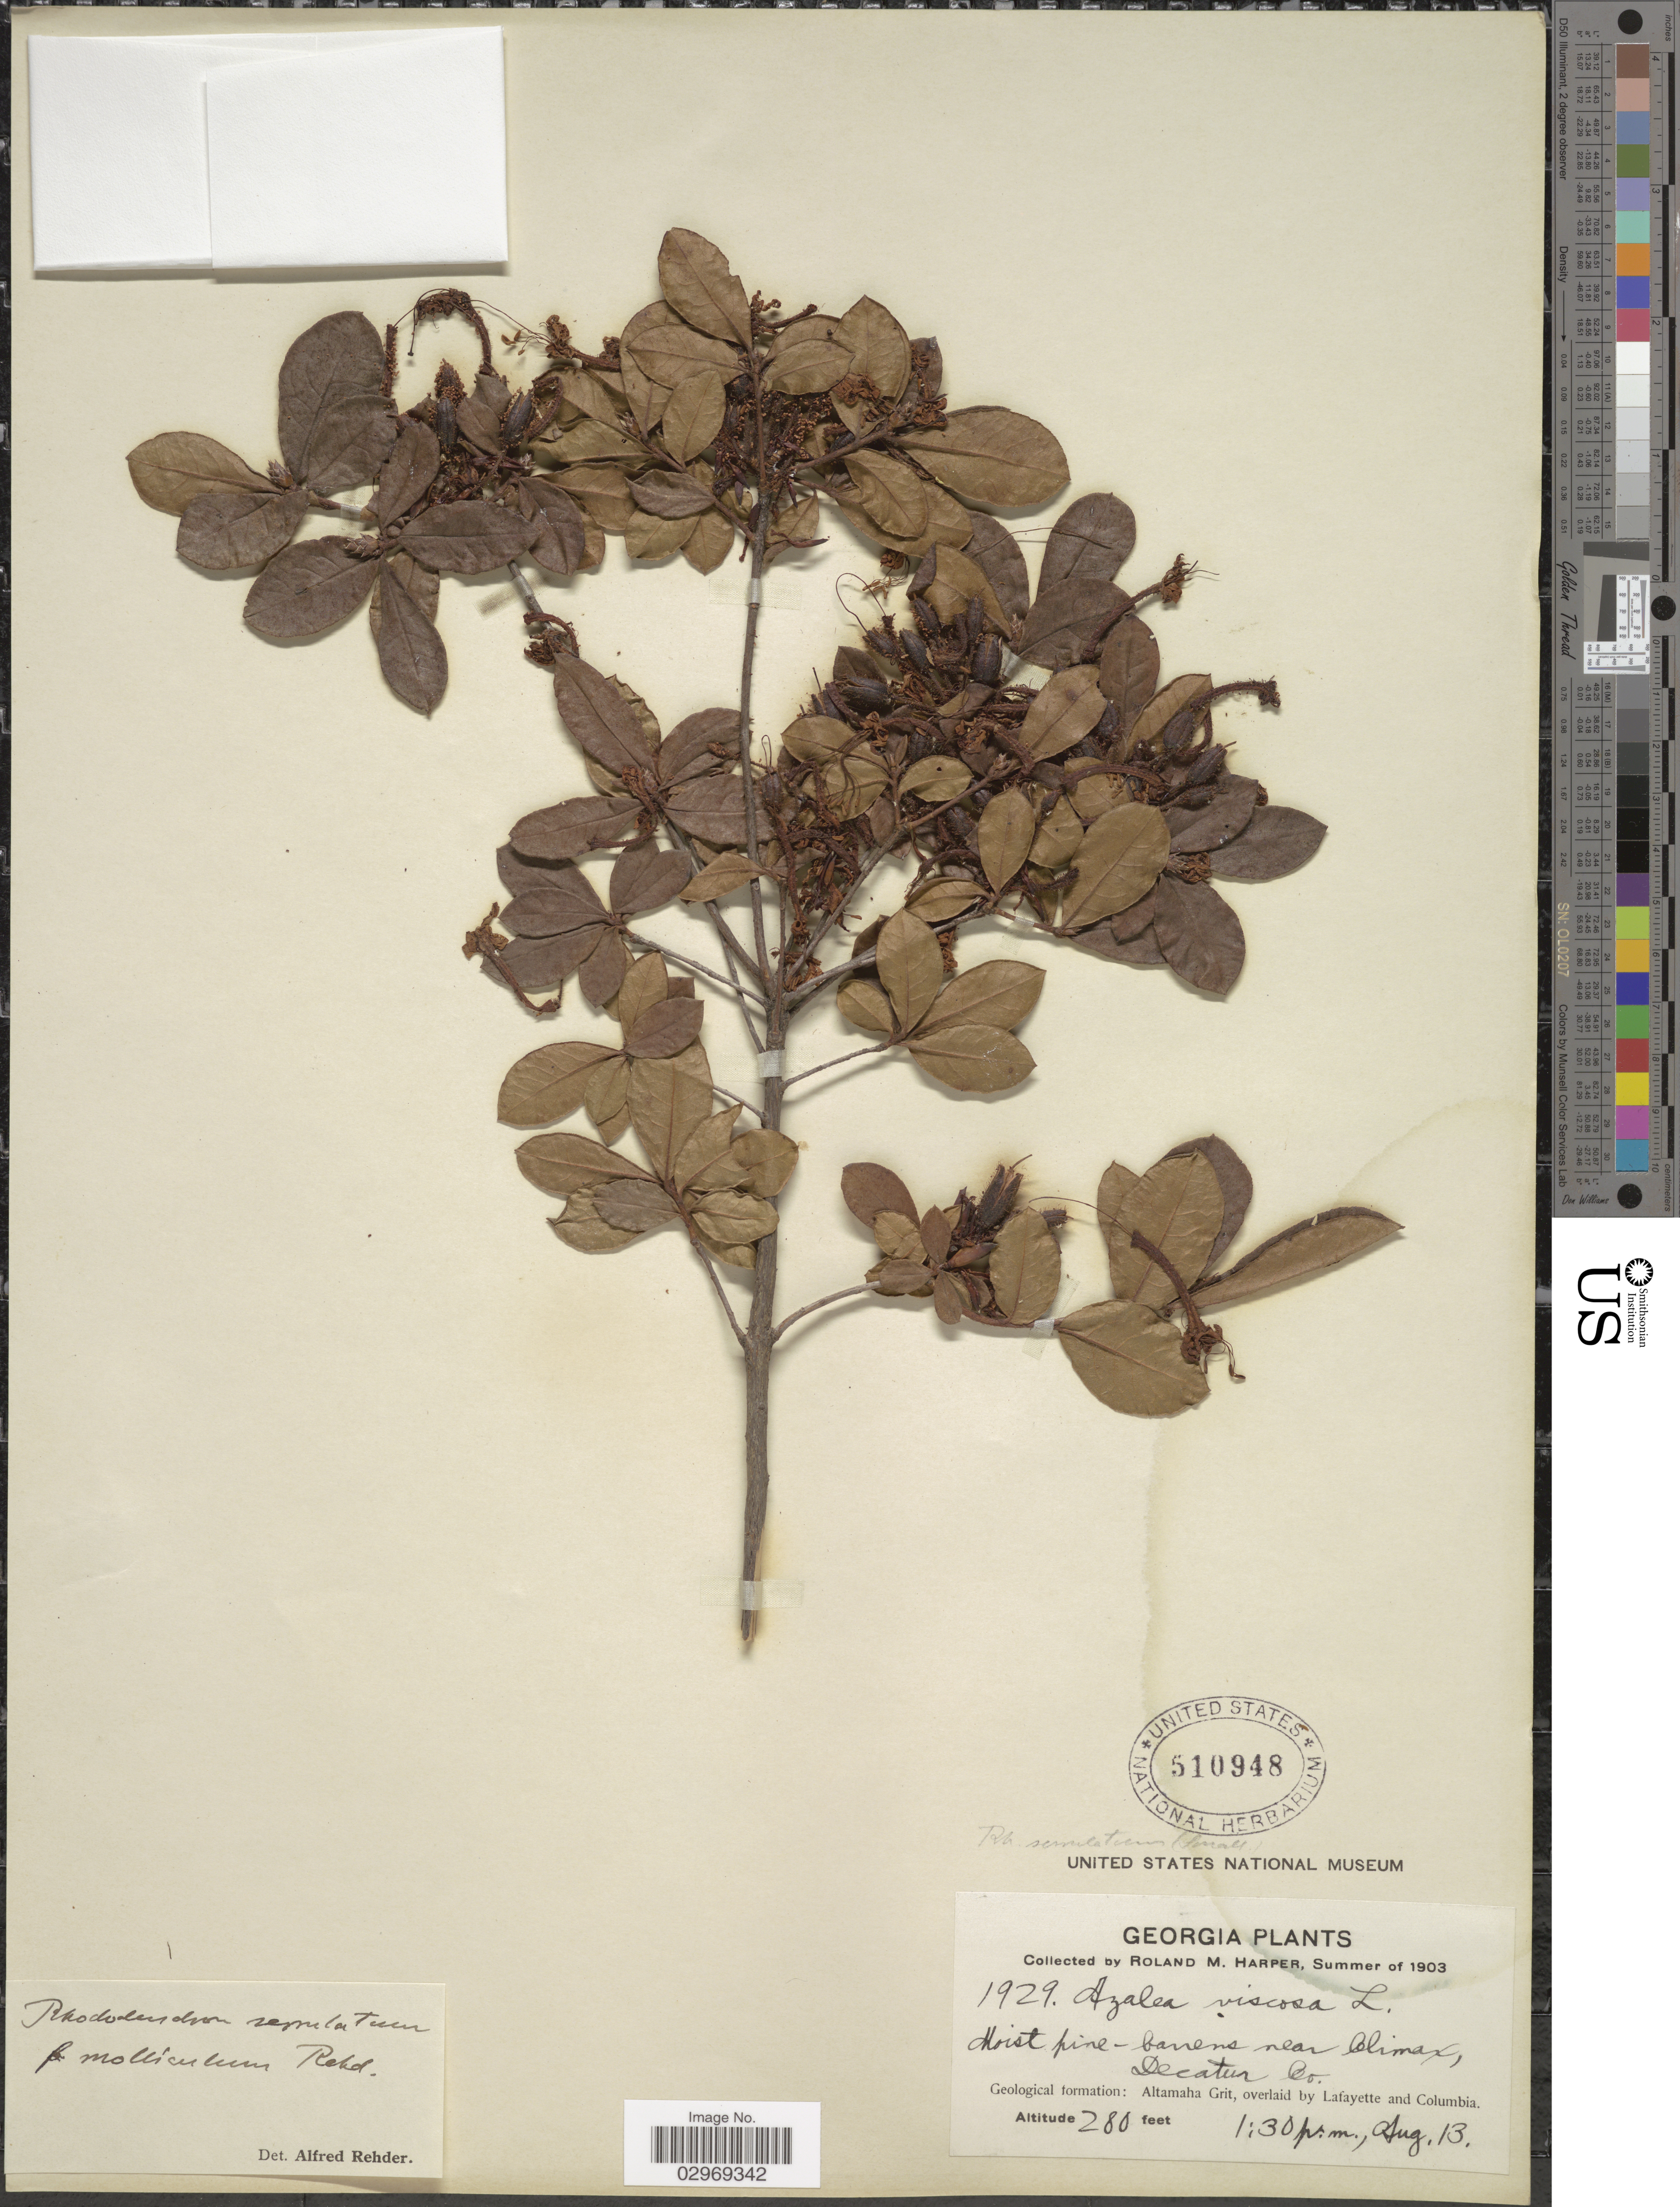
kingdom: Plantae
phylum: Tracheophyta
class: Magnoliopsida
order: Ericales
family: Ericaceae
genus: Rhododendron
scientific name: Rhododendron serrulatum f. molliculum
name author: Rehder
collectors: R. M. Harper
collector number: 1929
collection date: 1903-08-13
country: United States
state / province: Georgia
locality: Decatur Co. Geological formation: Altamaha Grit, overlaid by Lafayette and Columbia.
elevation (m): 85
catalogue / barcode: US 510948